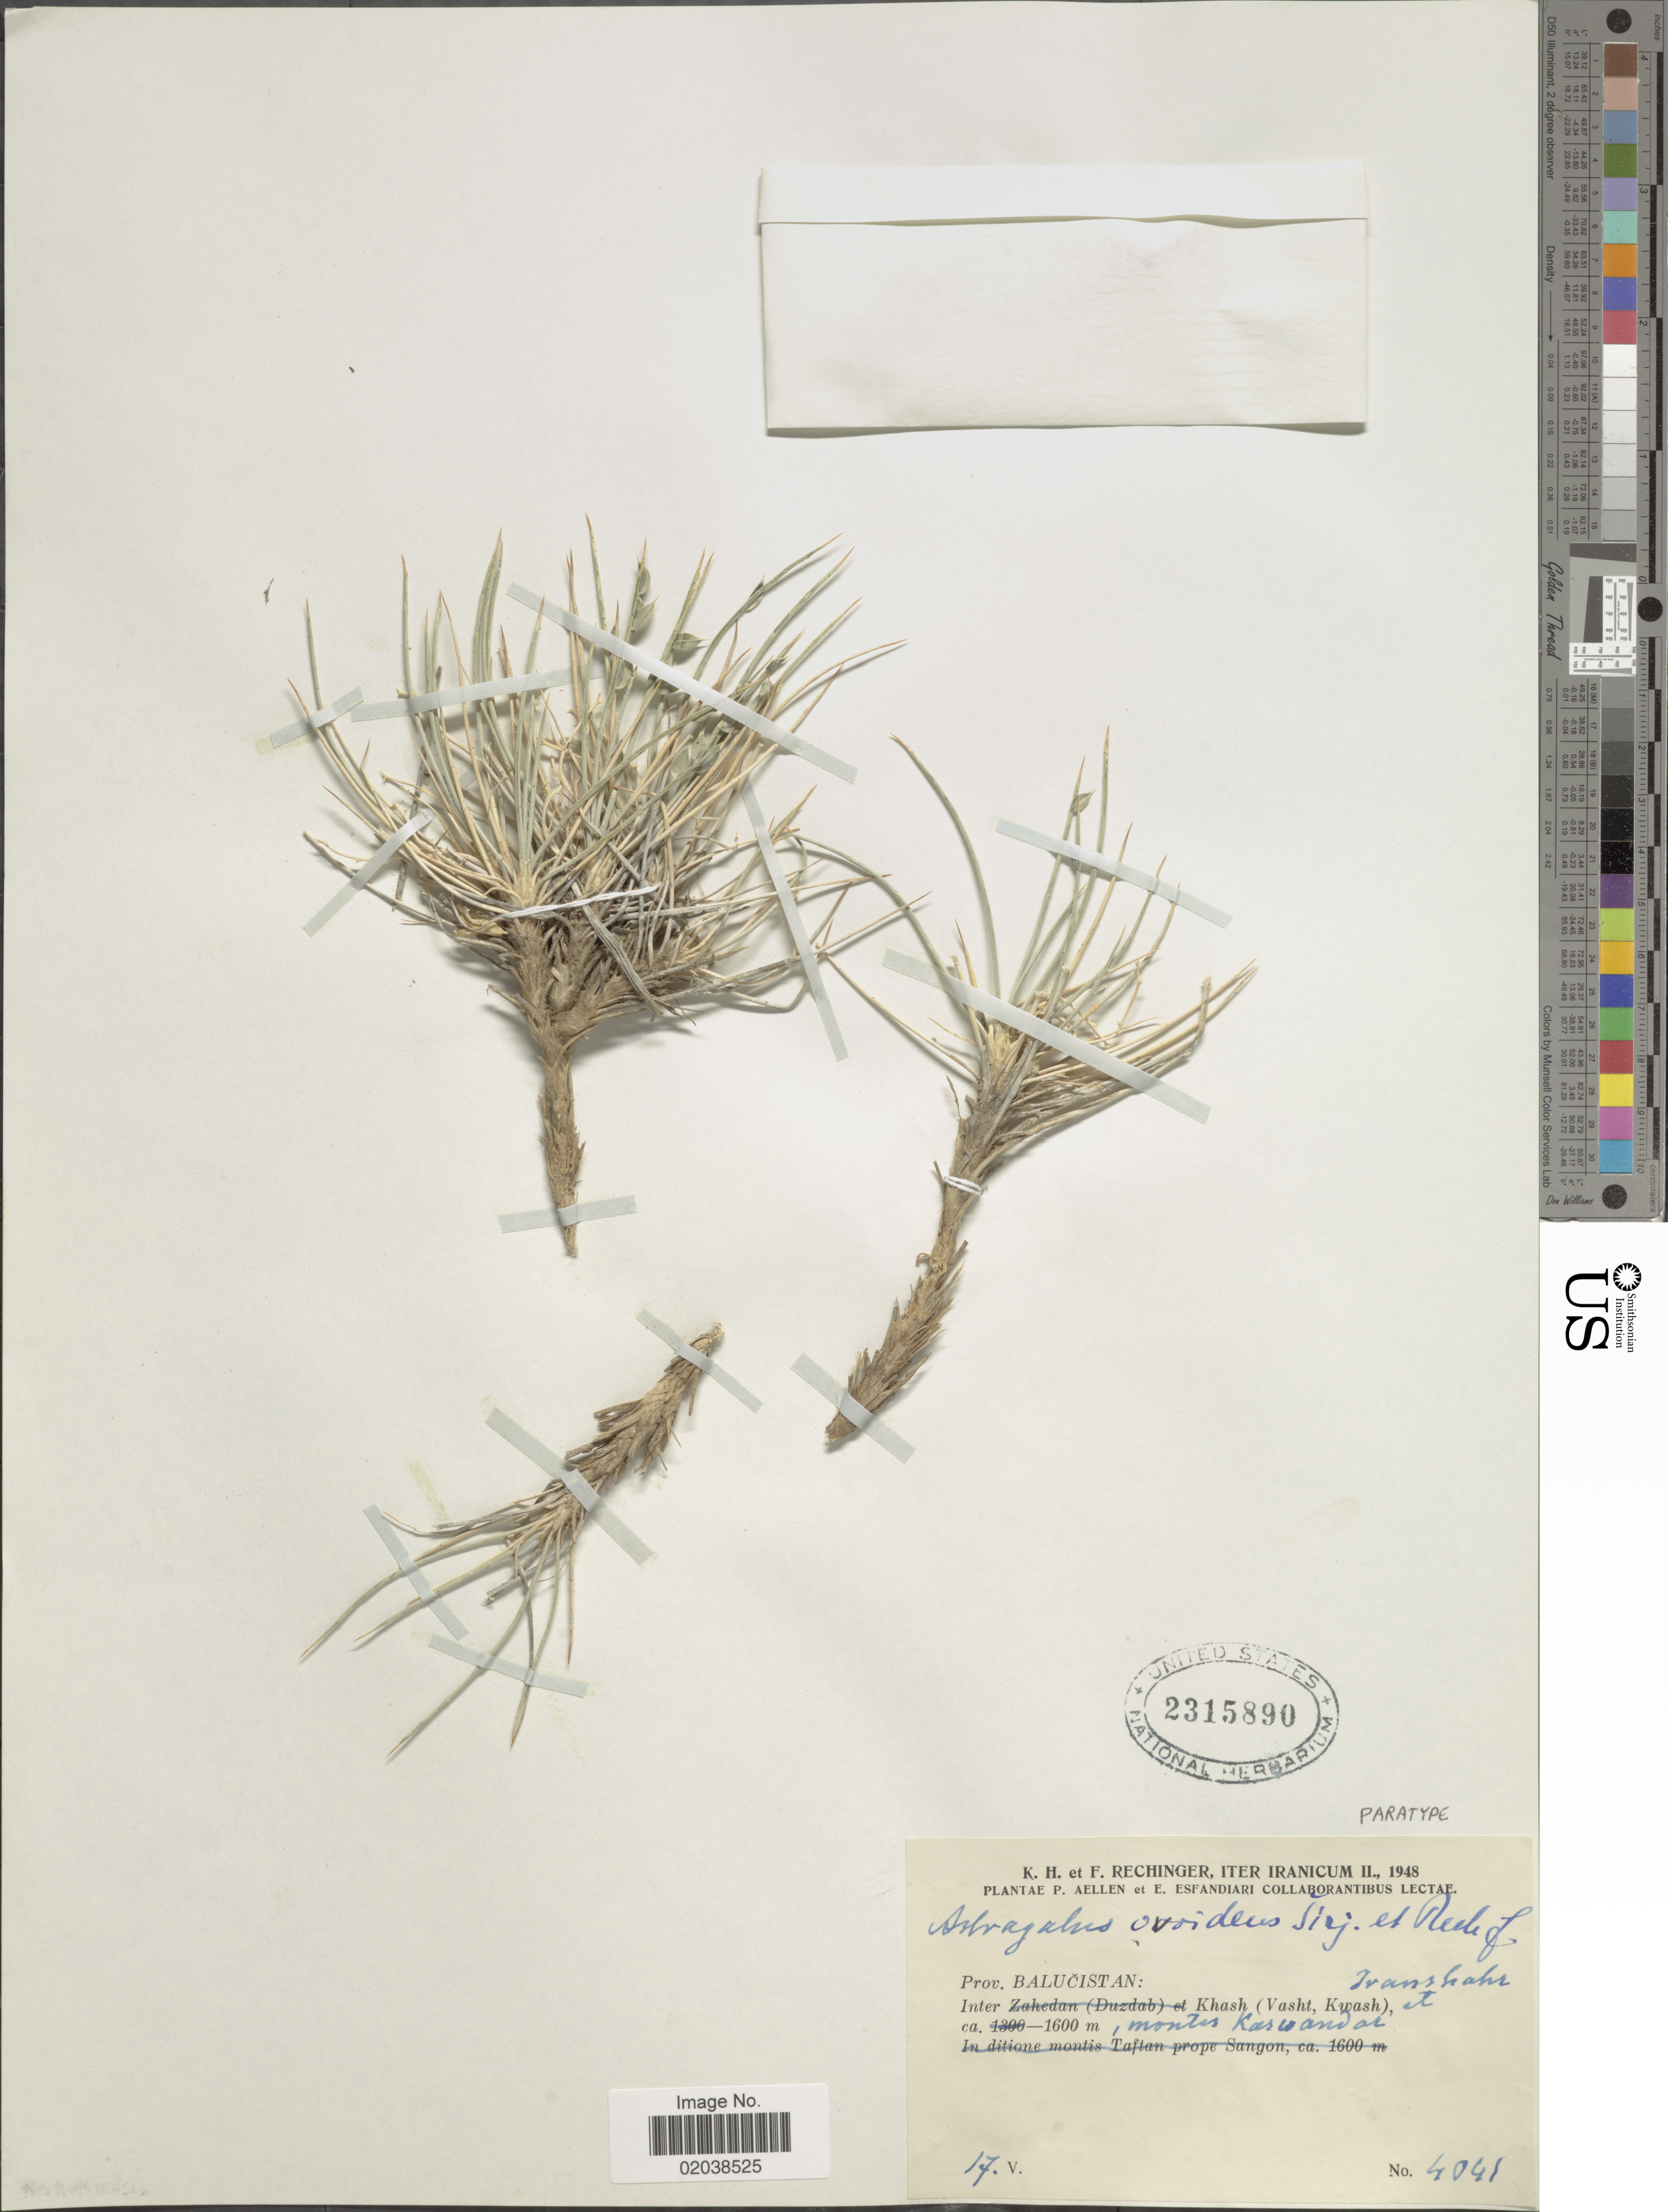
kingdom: Plantae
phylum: Tracheophyta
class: Magnoliopsida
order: Fabales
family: Fabaceae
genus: Astragalus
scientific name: Astragalus ovoideus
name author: Širj. & Rech. f.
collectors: K. H. Rechinger & F. Rechinger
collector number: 4041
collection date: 1948-05-17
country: Iran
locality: Iranicum. Prov. Balucistan. Inter Khash (Vasht, Kwash)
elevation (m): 1600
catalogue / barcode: US 2315890